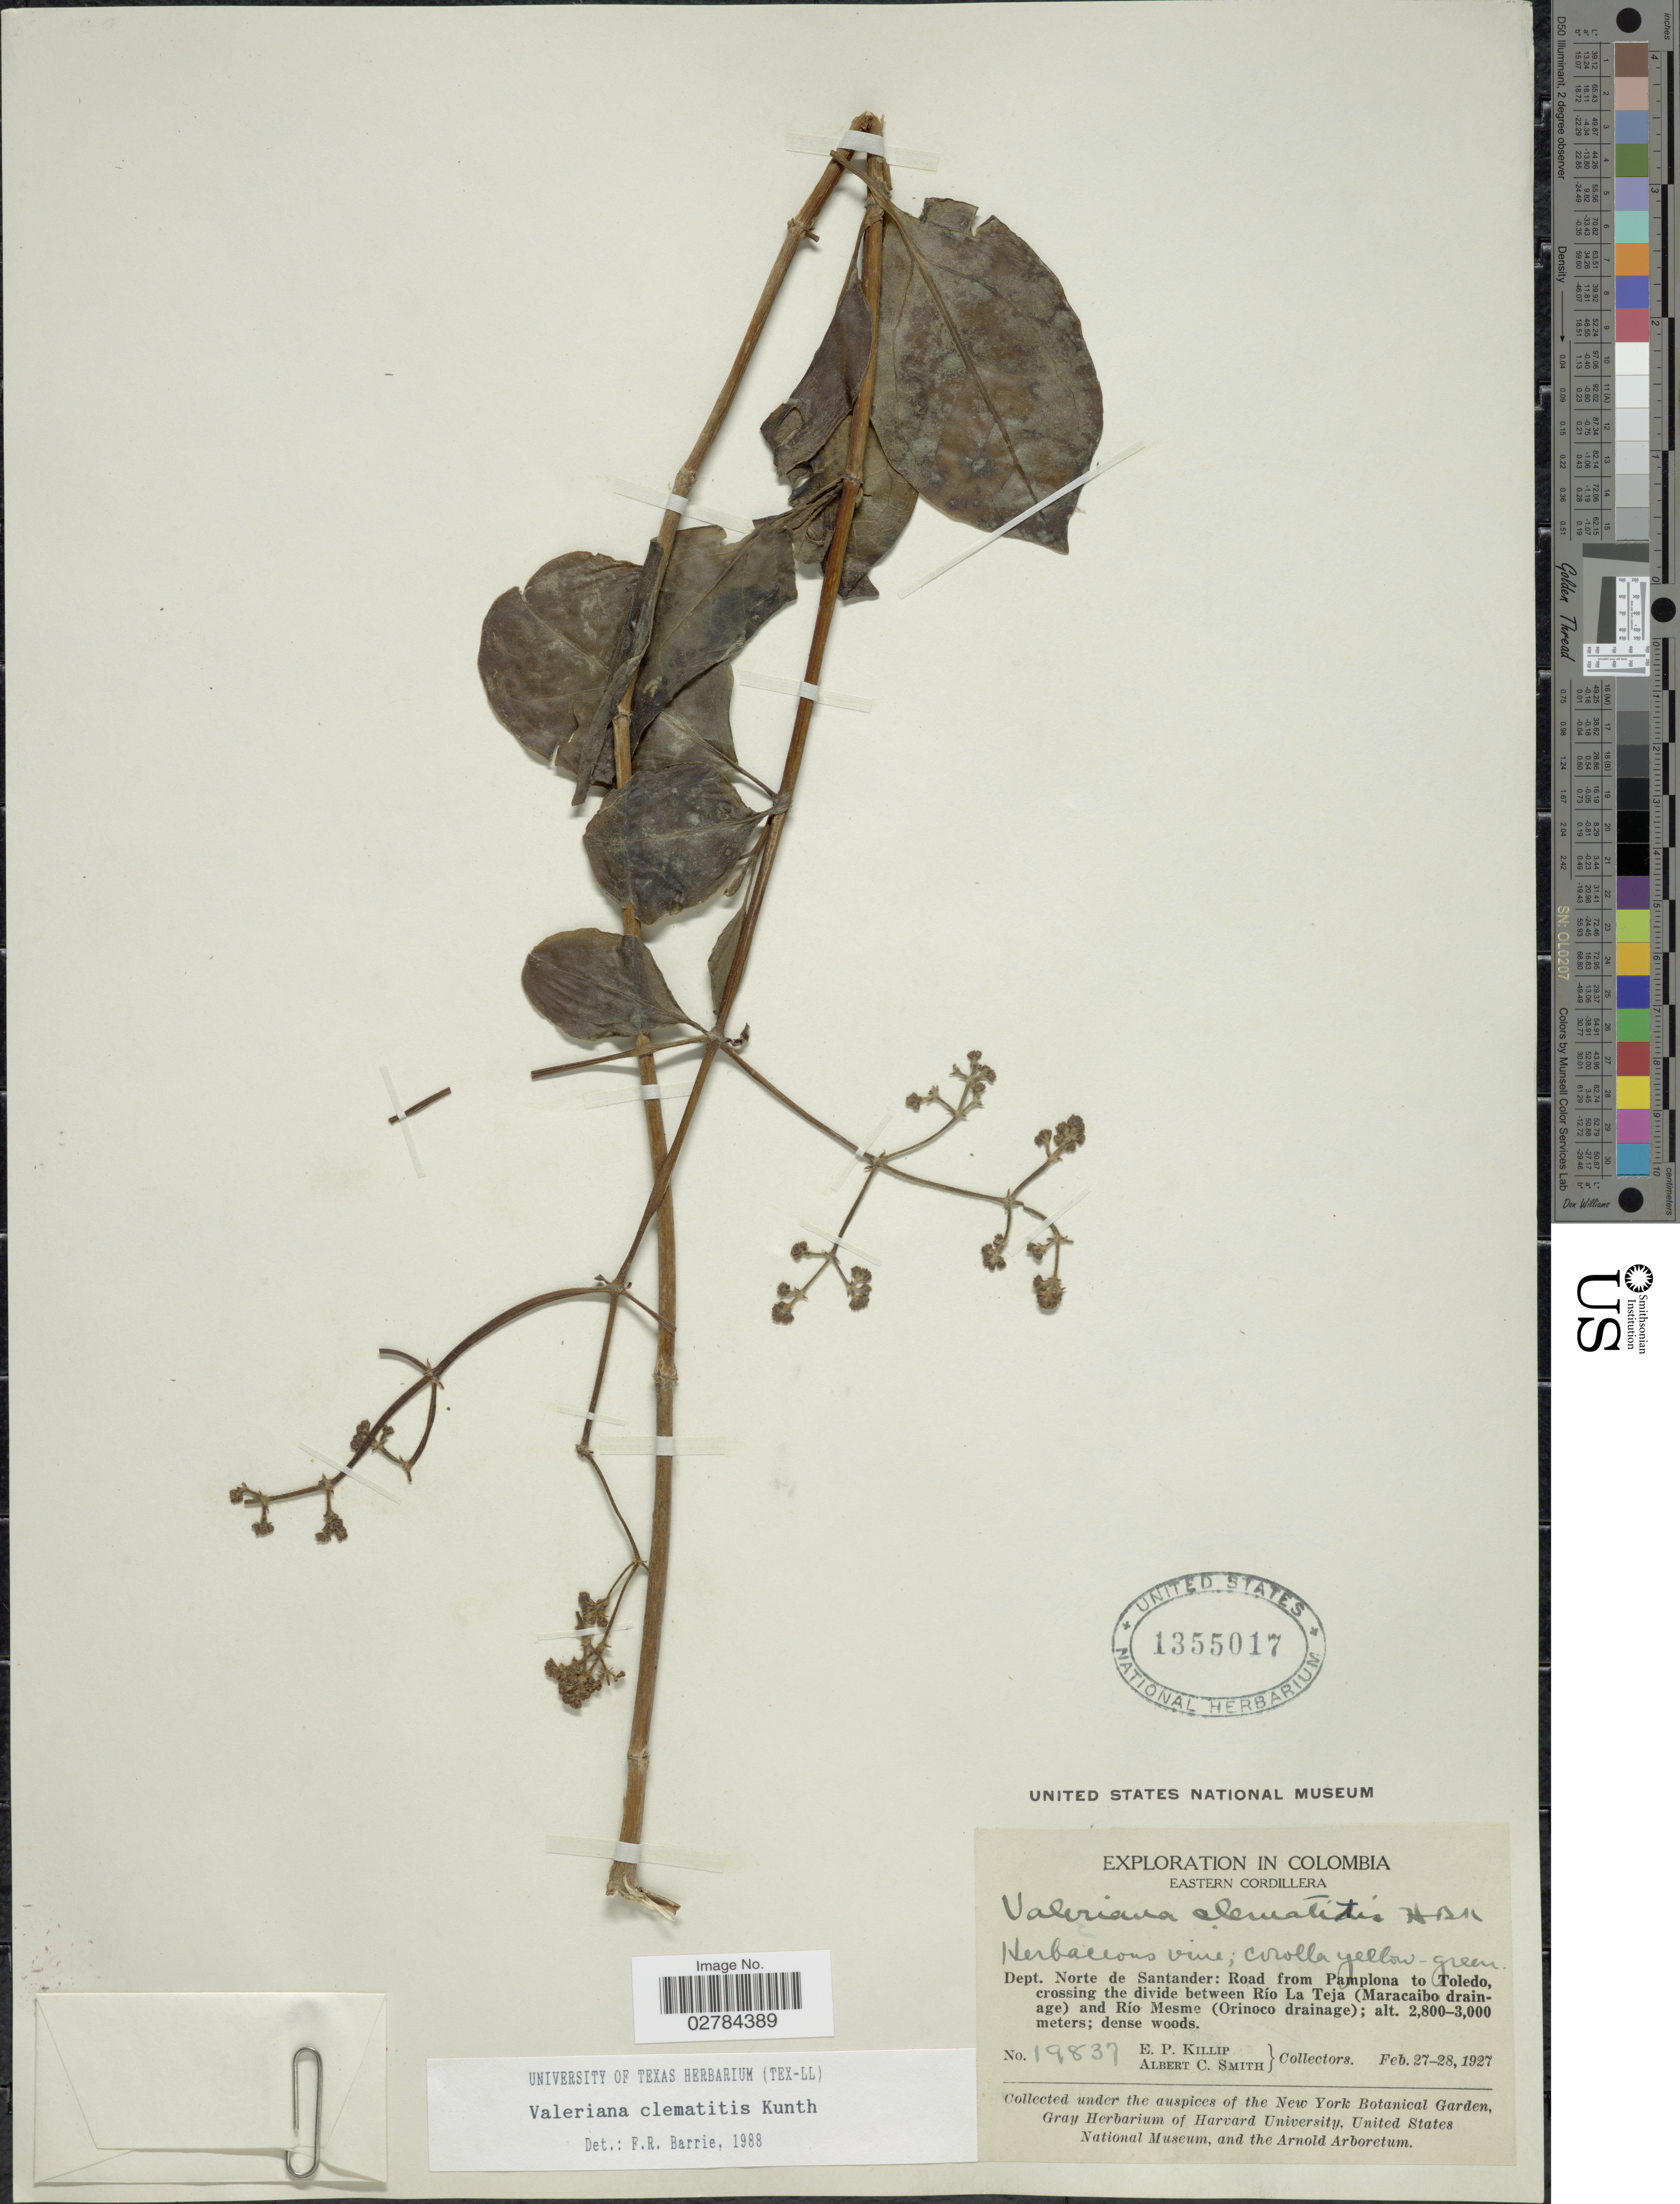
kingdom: Plantae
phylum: Tracheophyta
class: Magnoliopsida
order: Dipsacales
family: Caprifoliaceae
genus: Valeriana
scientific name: Valeriana clematitis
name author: Kunth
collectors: E. P. Killip & A. C. Smith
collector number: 19837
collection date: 1927-02-27/1927-02-28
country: Colombia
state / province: Norte de Santander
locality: Eastern Cordillera. Dept. Norte de Santander: Road from Pamplona to Toledo, crossing the divide between Río La Teja (Maracaibo drainage) and Río Mesme (Orinoco drainage).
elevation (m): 2800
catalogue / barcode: US 1355017